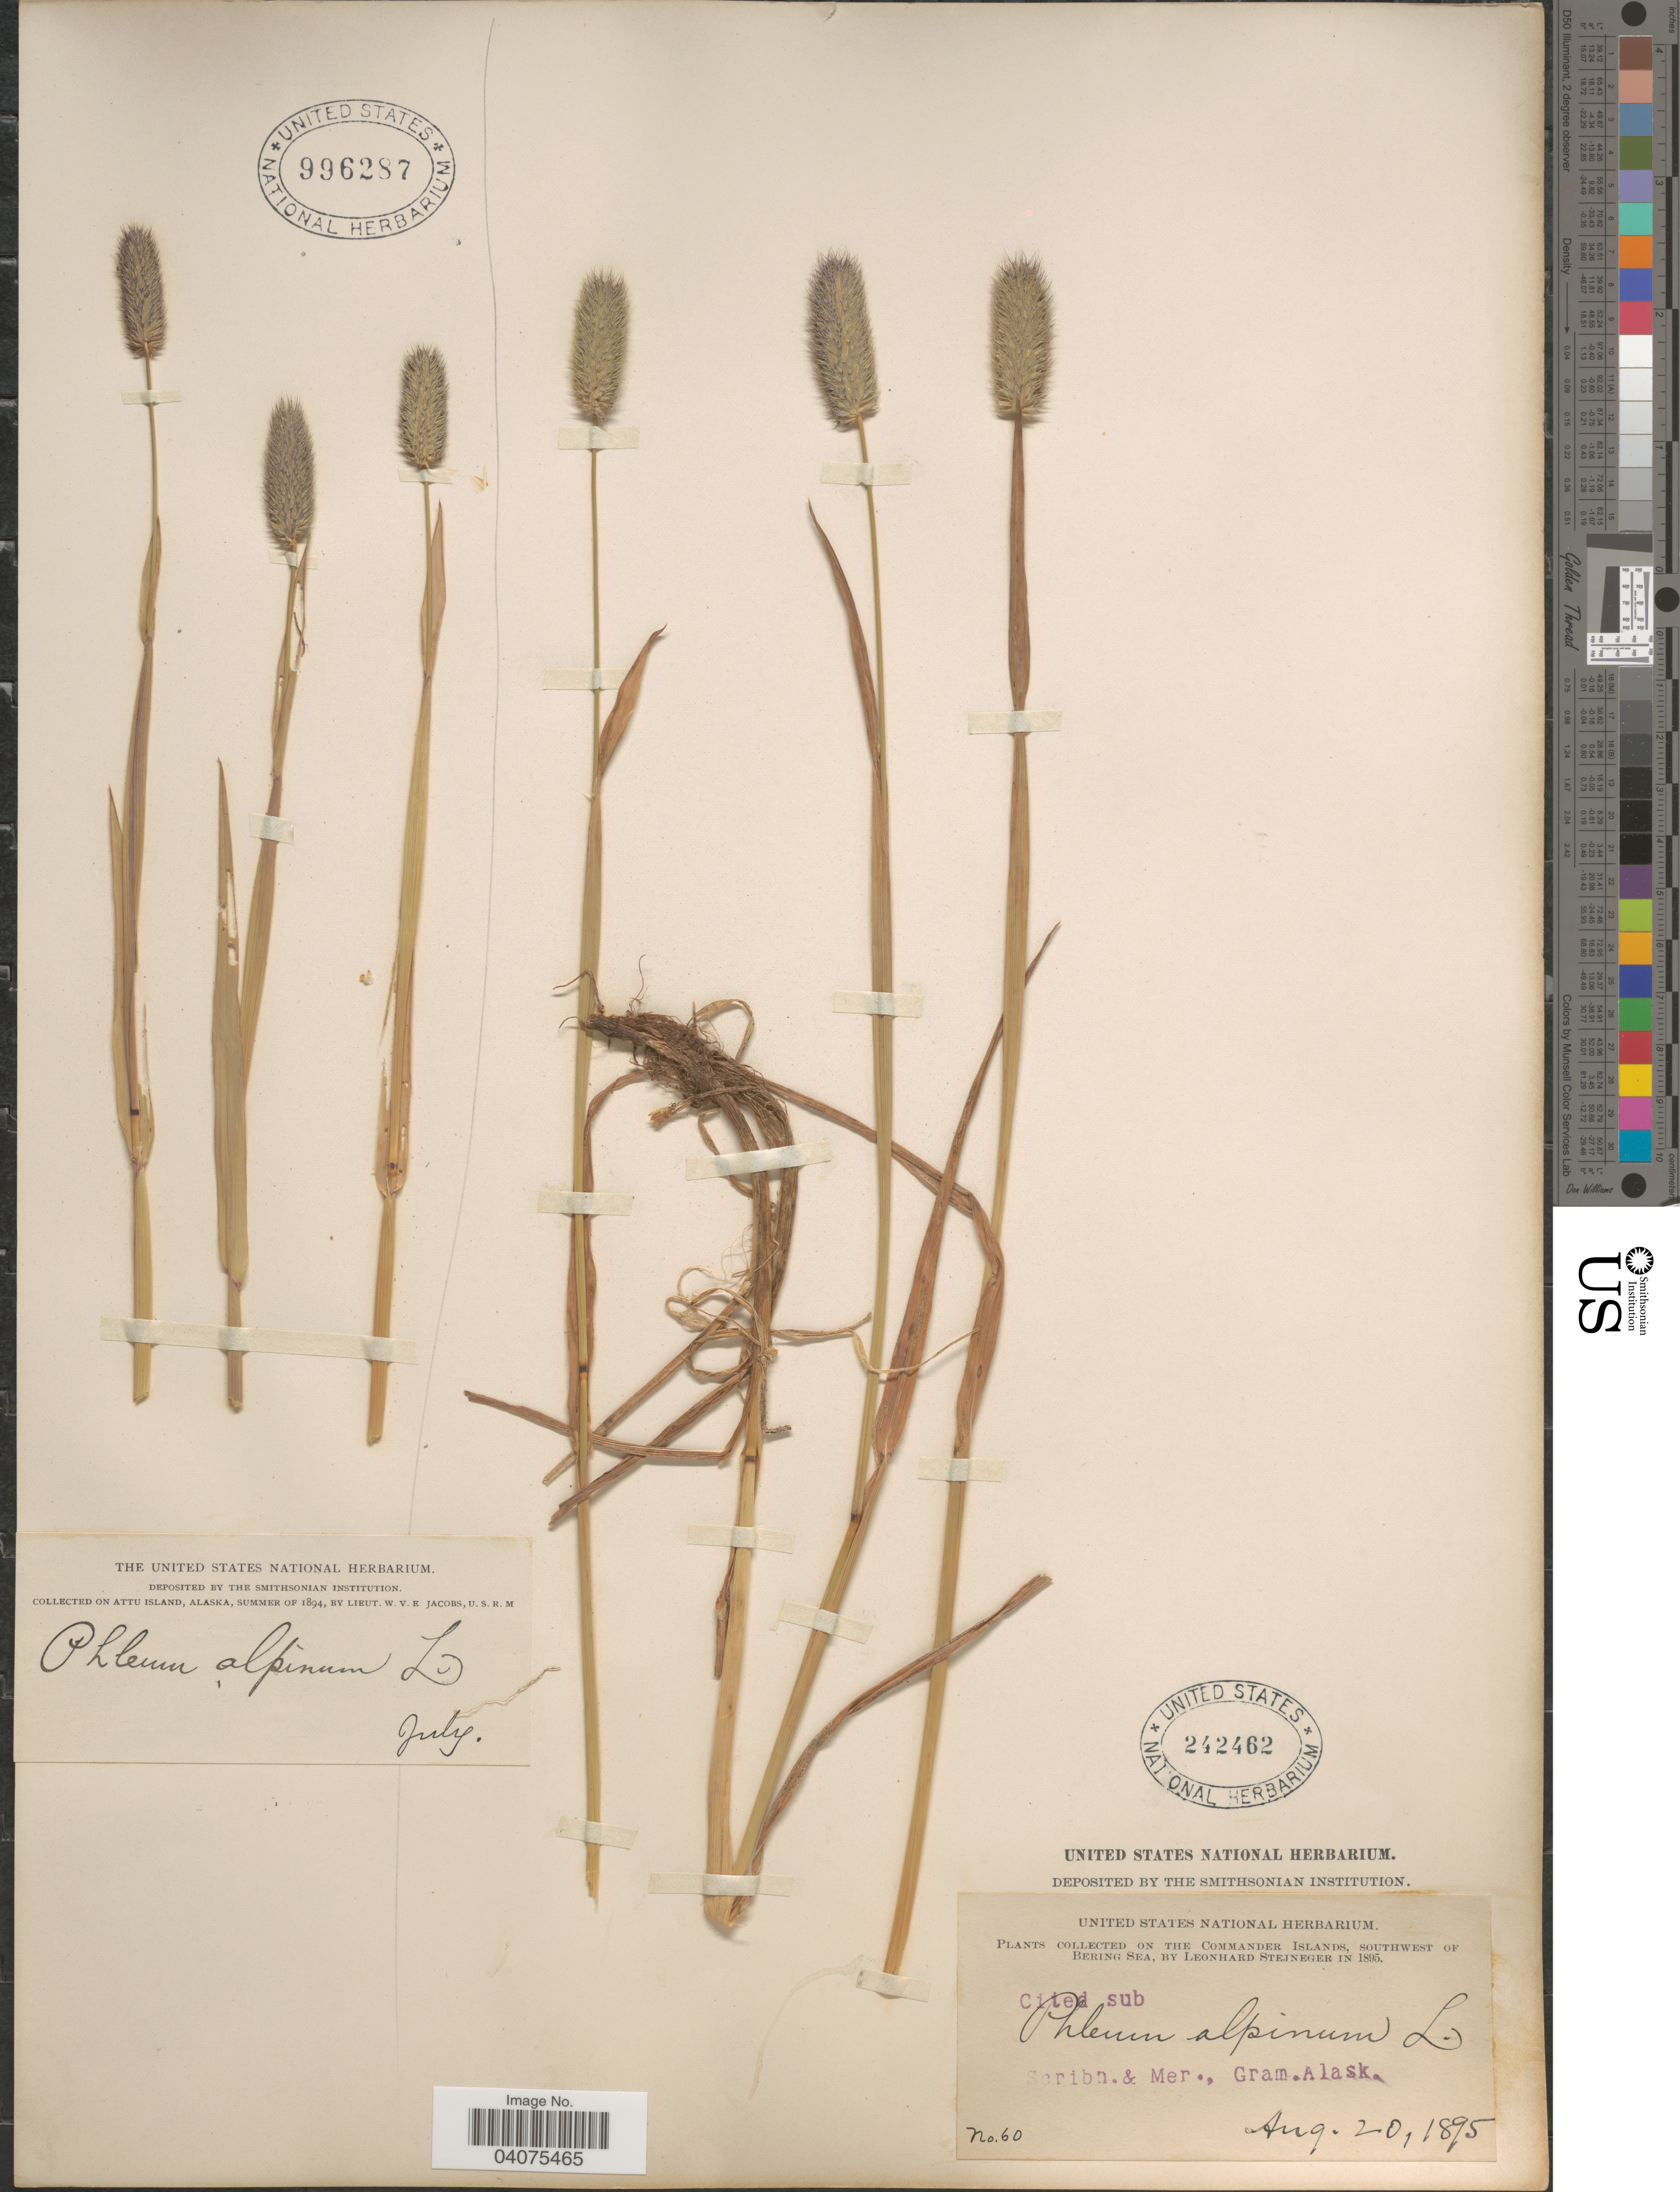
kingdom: Plantae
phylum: Tracheophyta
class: Liliopsida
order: Poales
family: Poaceae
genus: Phleum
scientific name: Phleum alpinum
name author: L.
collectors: L. Steineger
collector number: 60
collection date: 1895-08-20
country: Russian Federation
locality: On The Commander Islands, southwest of Bering Sea.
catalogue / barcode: US 242462-2